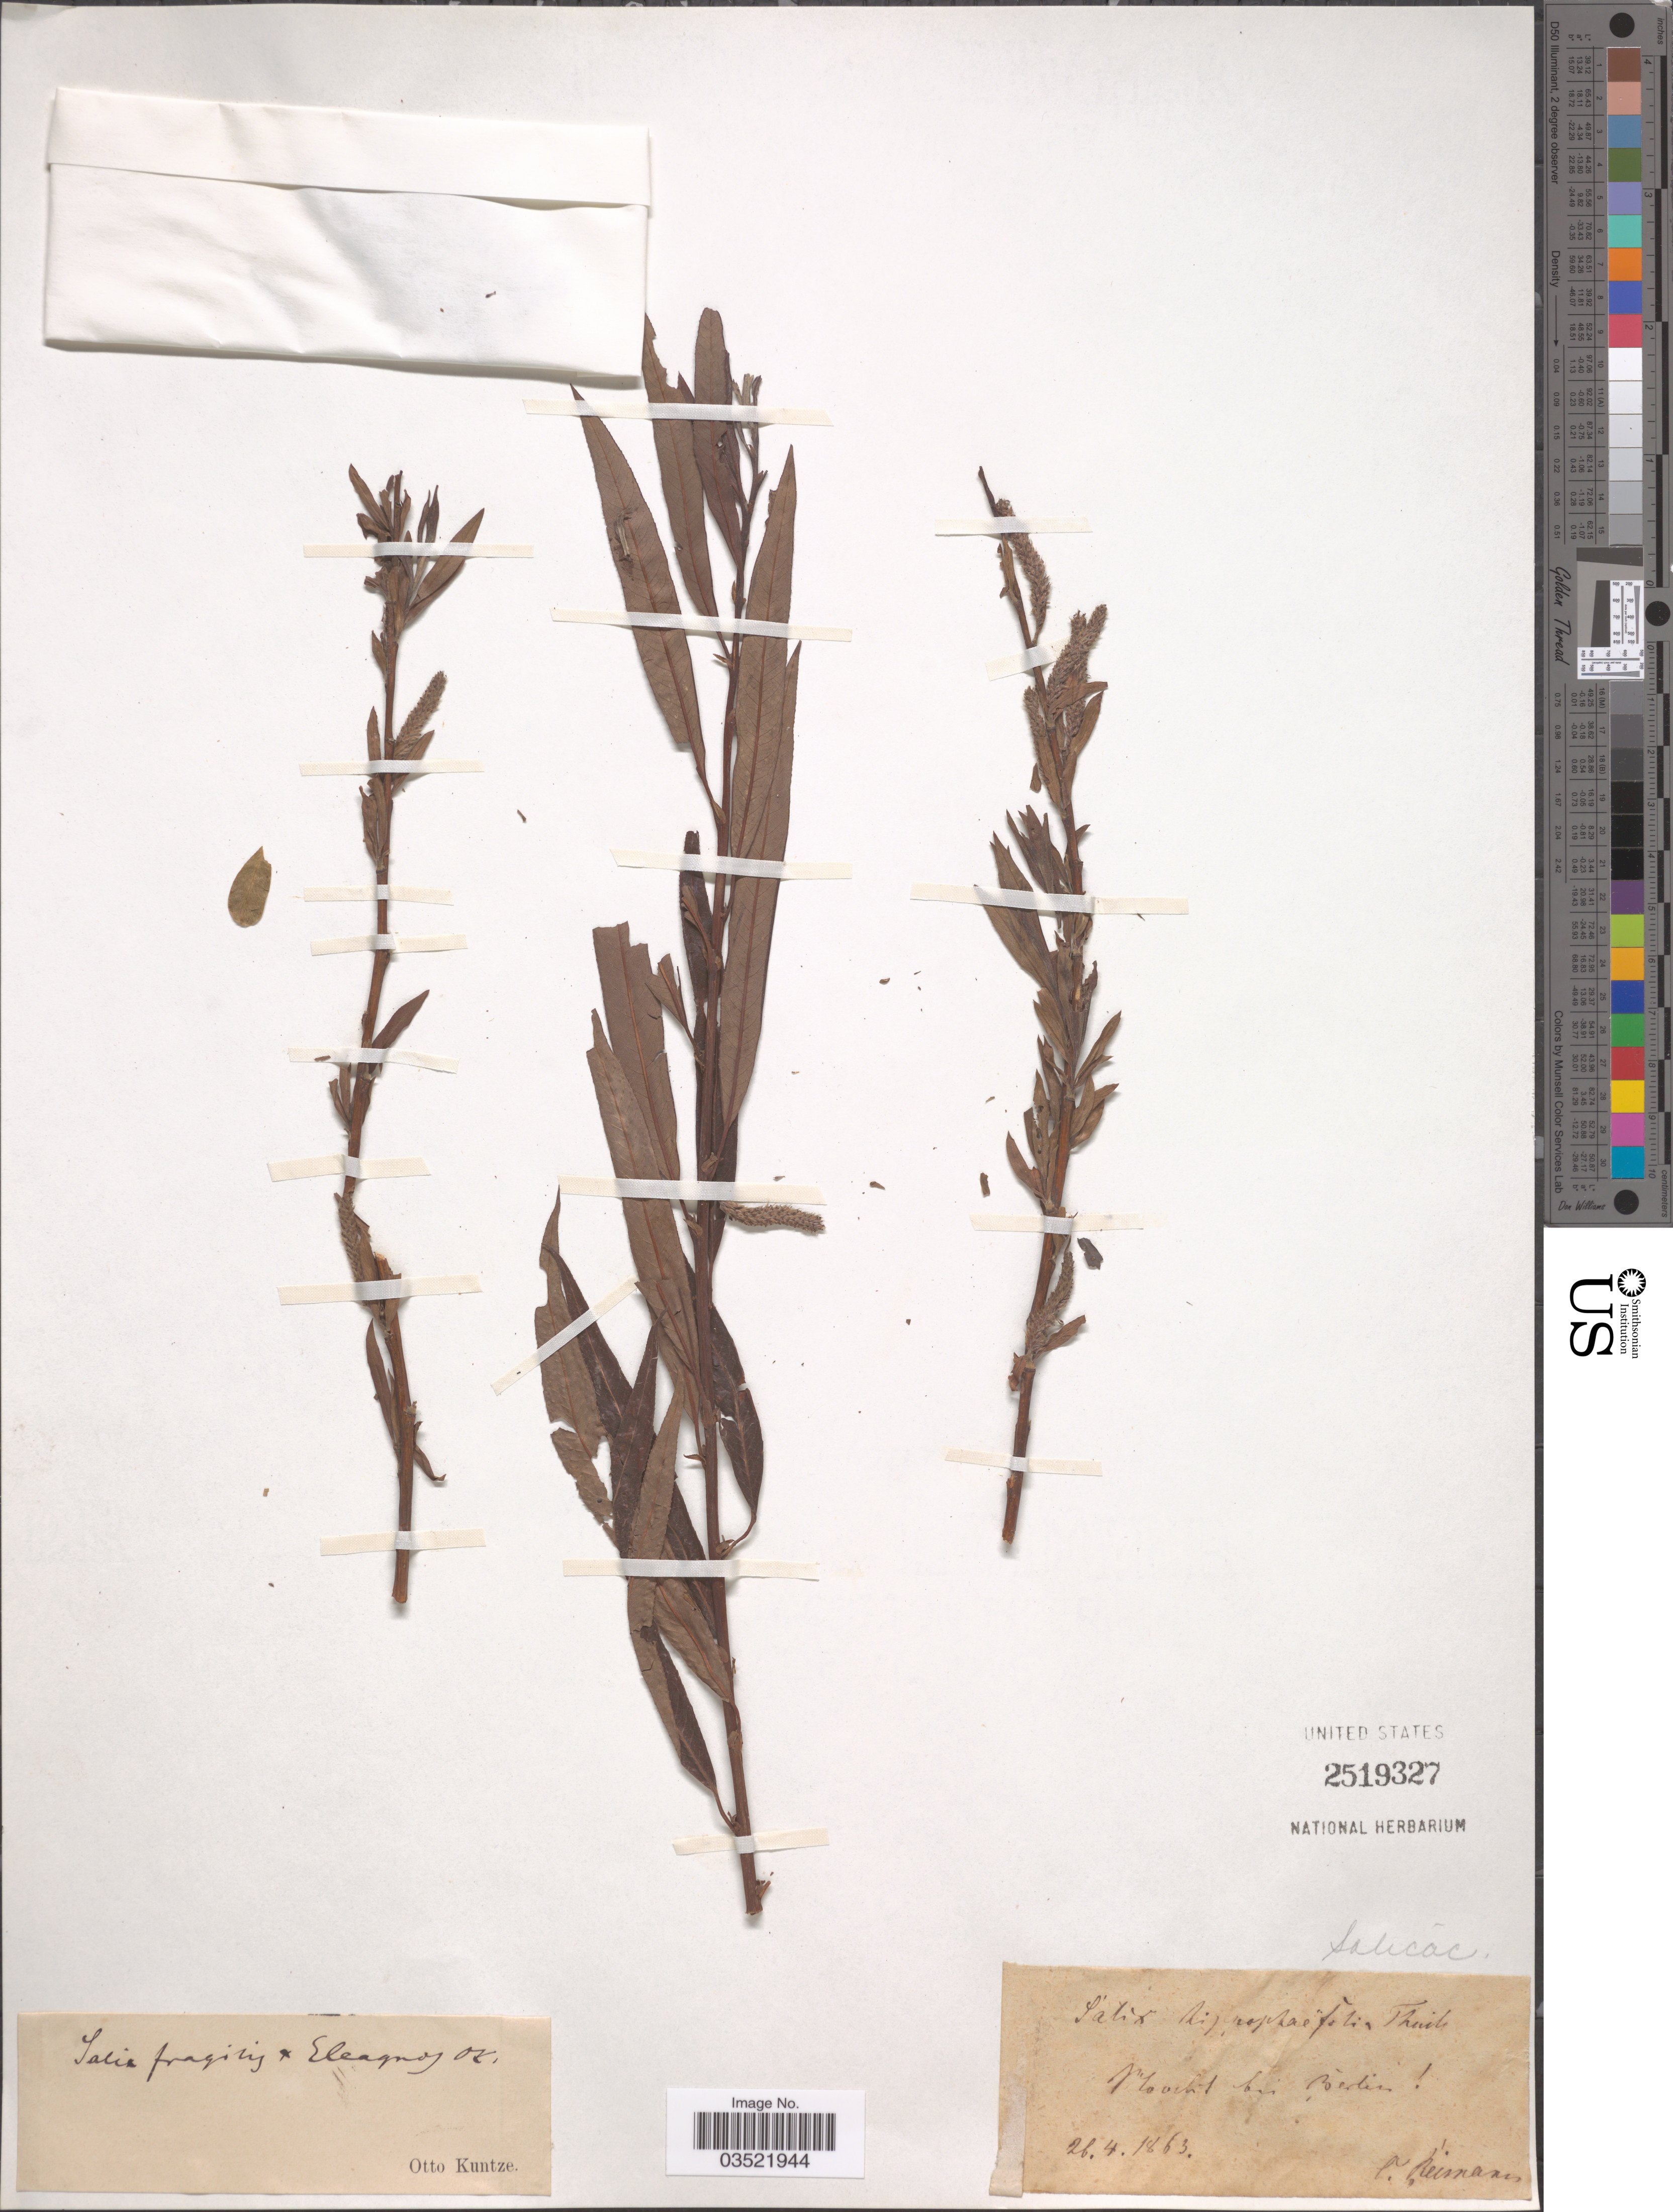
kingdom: Plantae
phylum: Tracheophyta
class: Magnoliopsida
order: Malpighiales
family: Salicaceae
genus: Salix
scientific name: Salix fragilis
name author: L.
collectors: C. Reimann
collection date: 1863-04-26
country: Germany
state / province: Berlin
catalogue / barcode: US 2519327